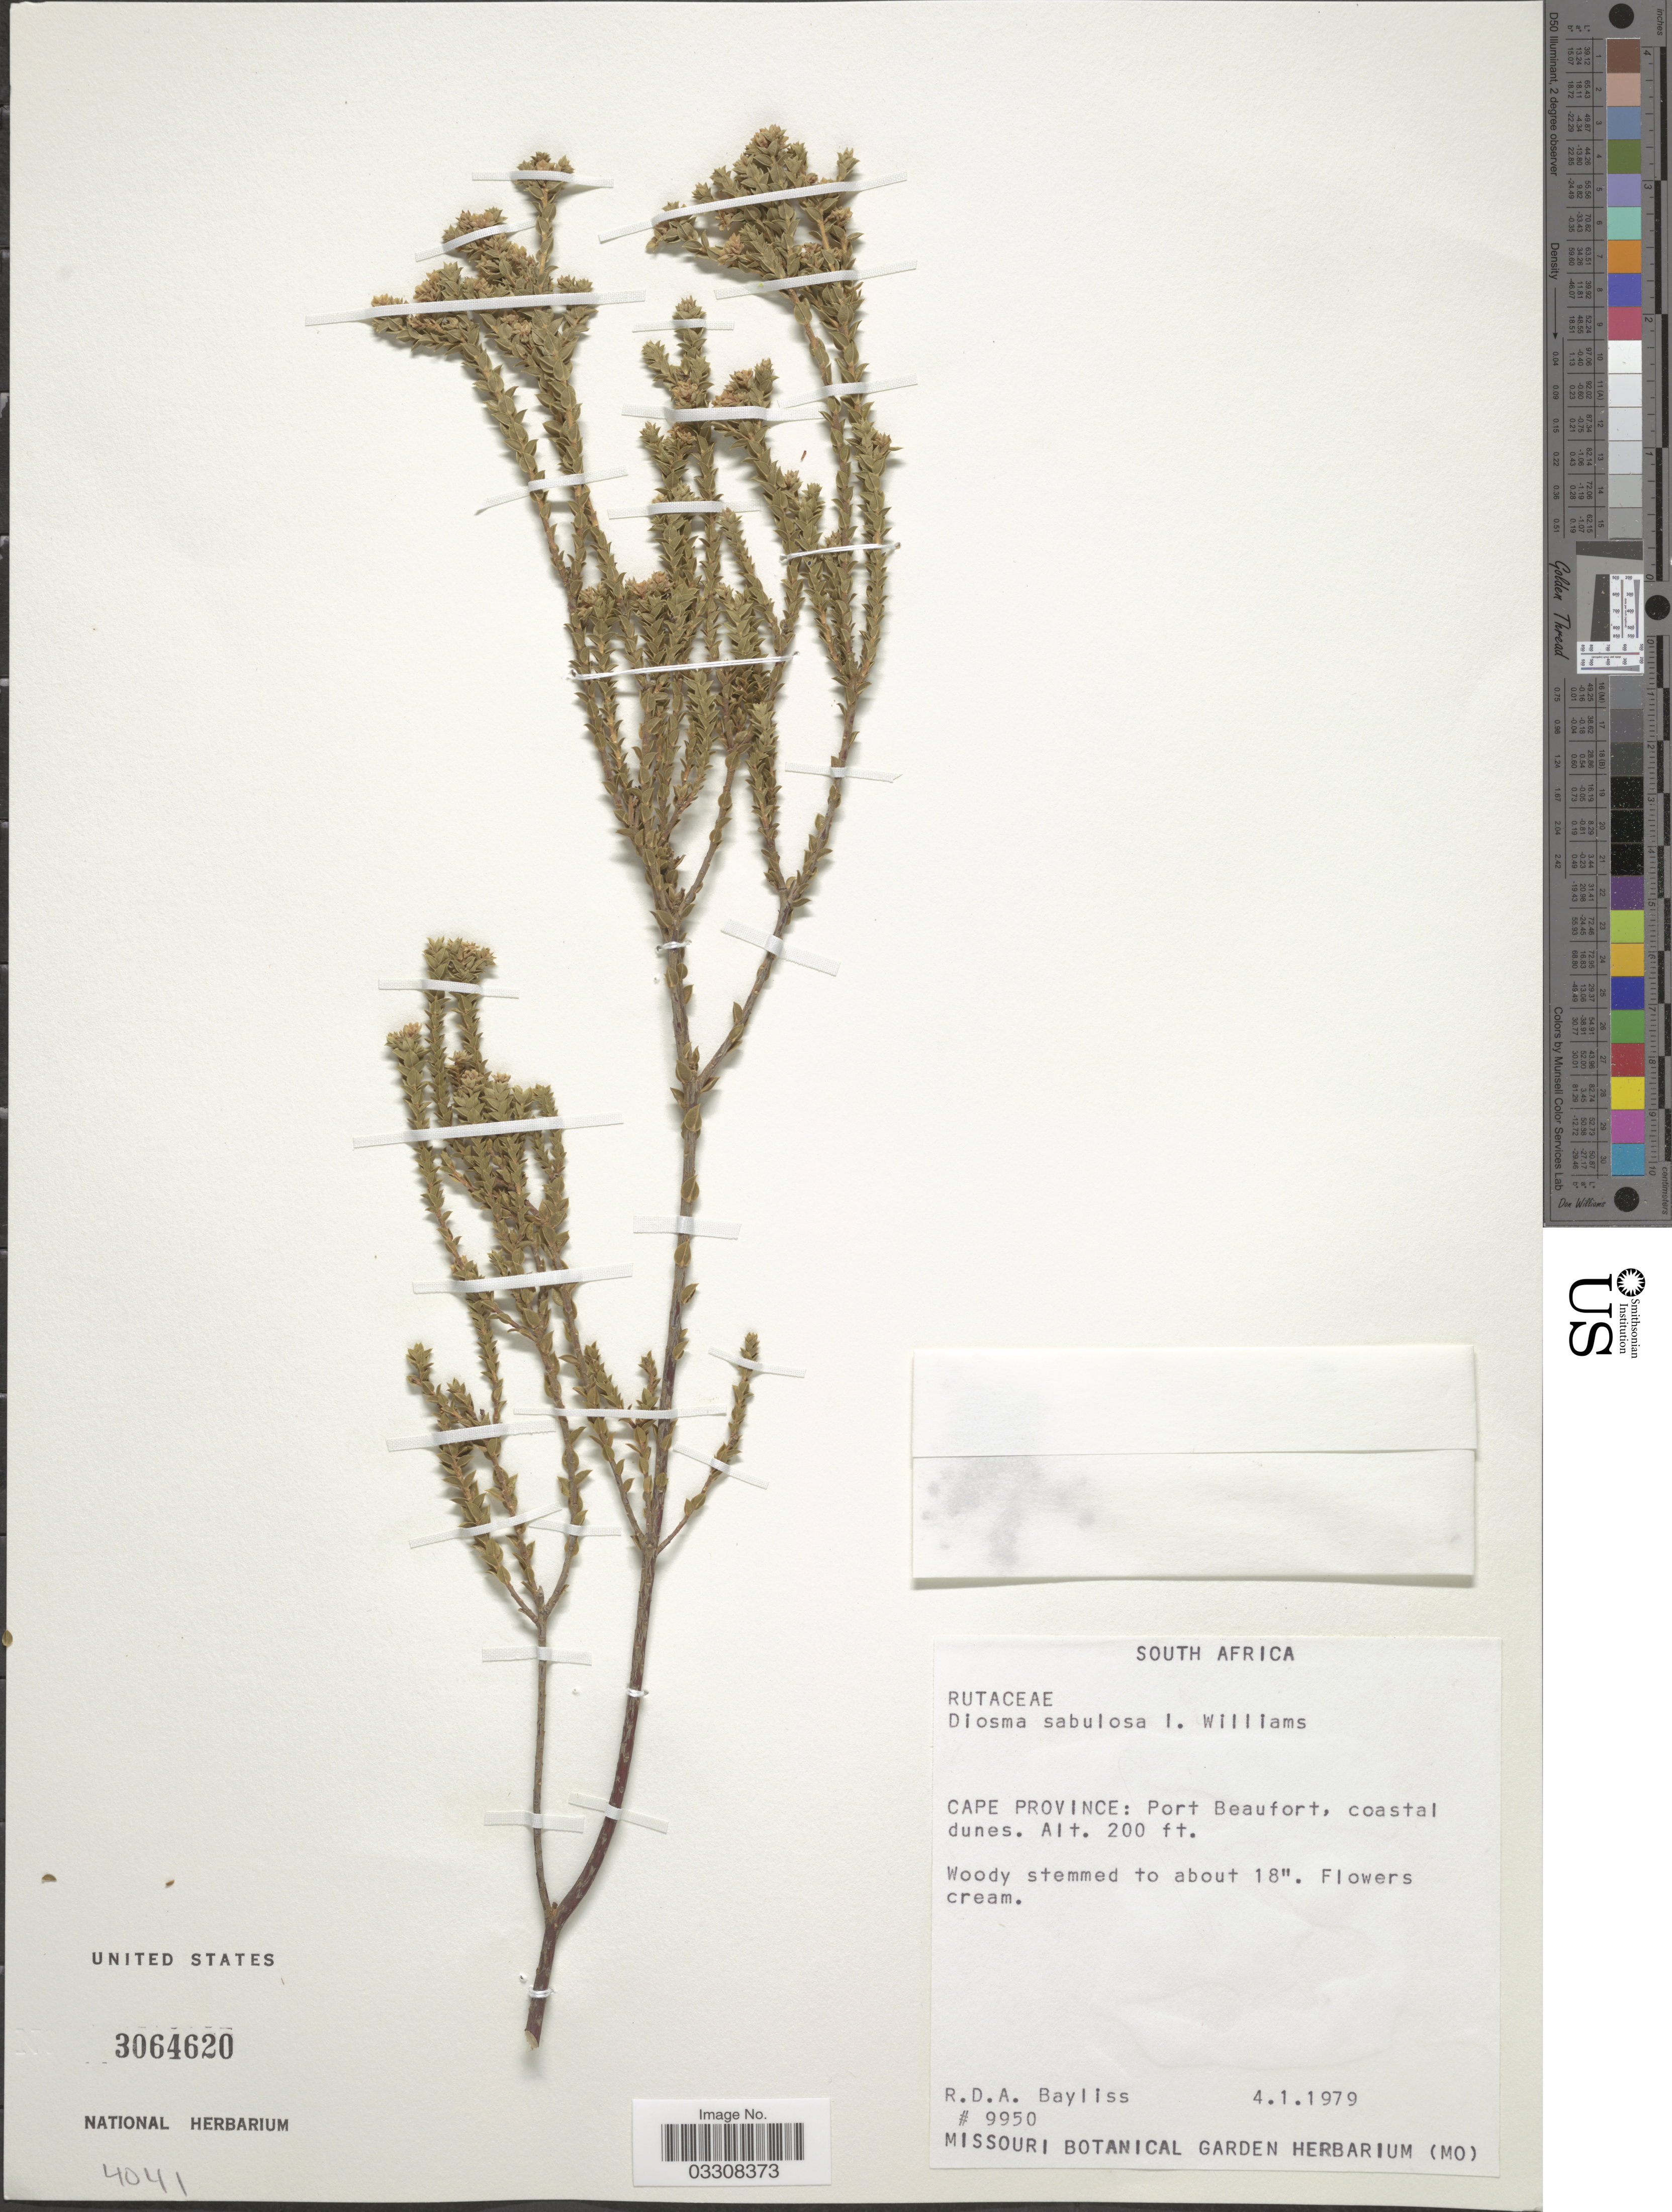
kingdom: Plantae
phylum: Tracheophyta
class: Magnoliopsida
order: Sapindales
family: Rutaceae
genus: Diosma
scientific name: Diosma sabulosa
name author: I. Williams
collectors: R. Bayliss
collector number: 9950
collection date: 1979-01-04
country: South Africa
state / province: Western Cape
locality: Port Beaufort, coastal dunes.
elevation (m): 61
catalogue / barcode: US 3064620